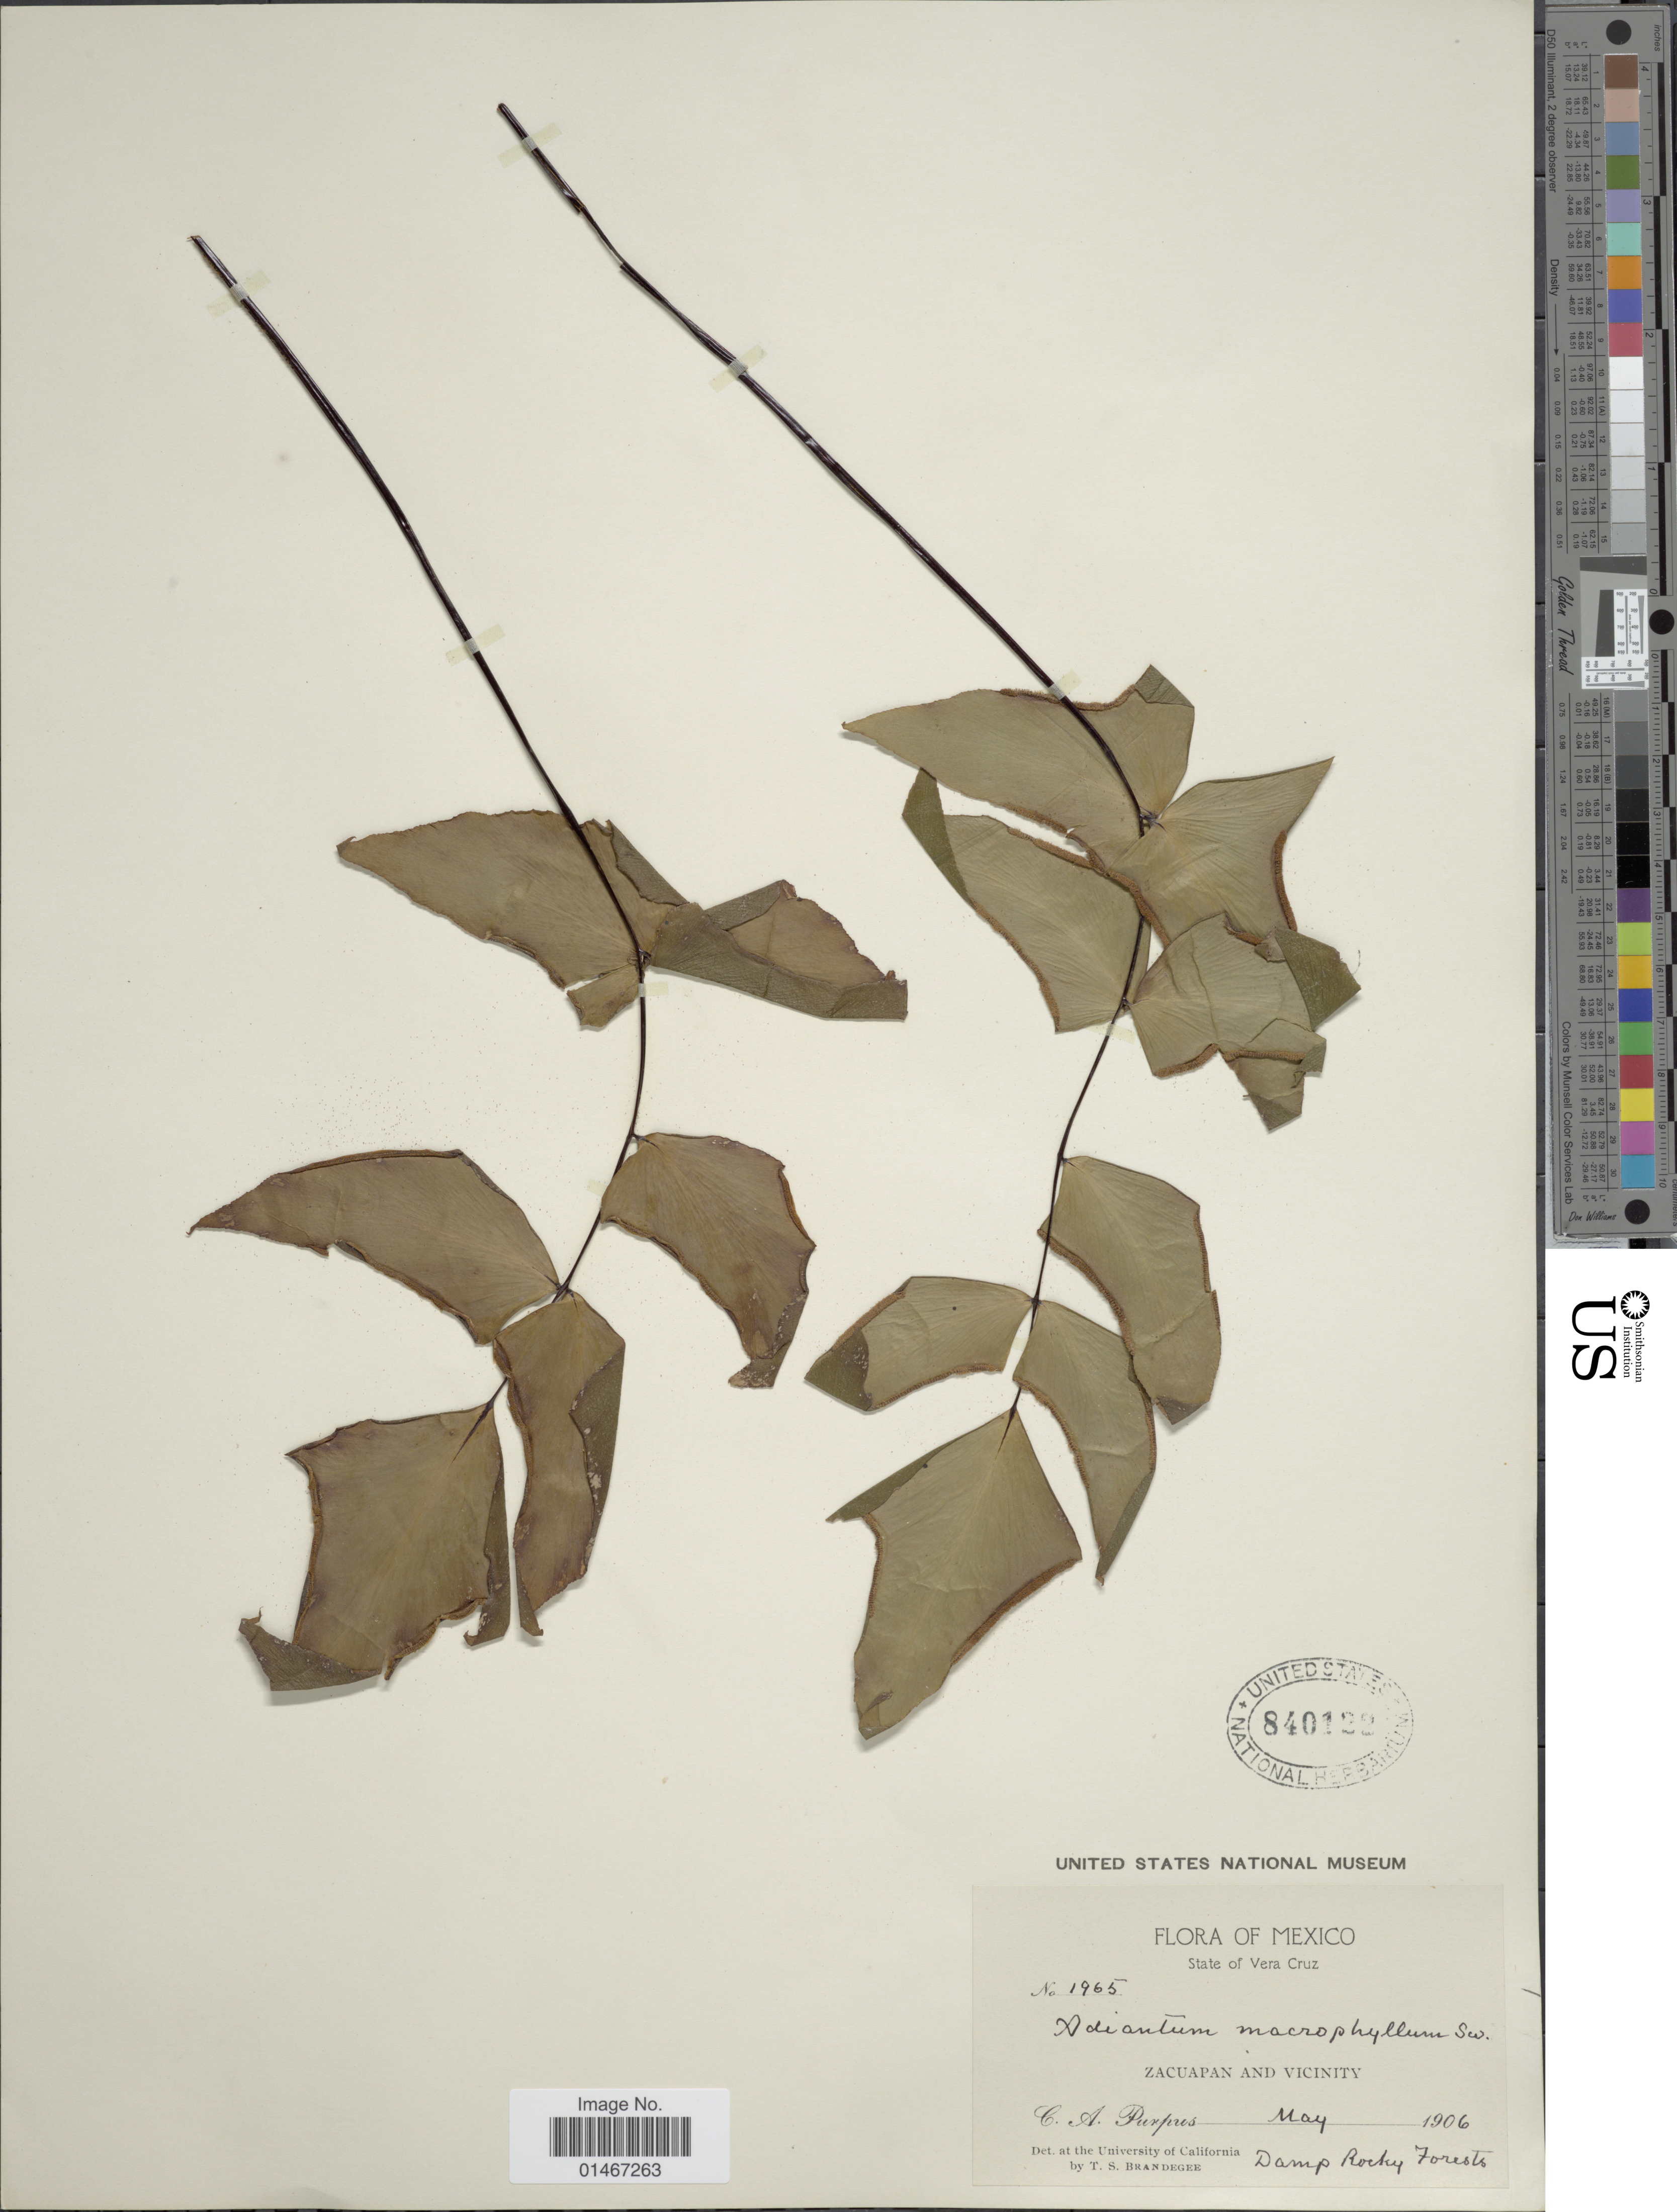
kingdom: Plantae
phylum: Tracheophyta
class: Polypodiopsida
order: Polypodiales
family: Pteridaceae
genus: Adiantum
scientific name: Adiantum macrophyllum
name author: Sw.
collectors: C. A. Purpus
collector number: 1965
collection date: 1906-05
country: Mexico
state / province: Veracruz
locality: State of Vera Cruz. Zacuapan and Vicinity.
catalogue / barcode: US 840122